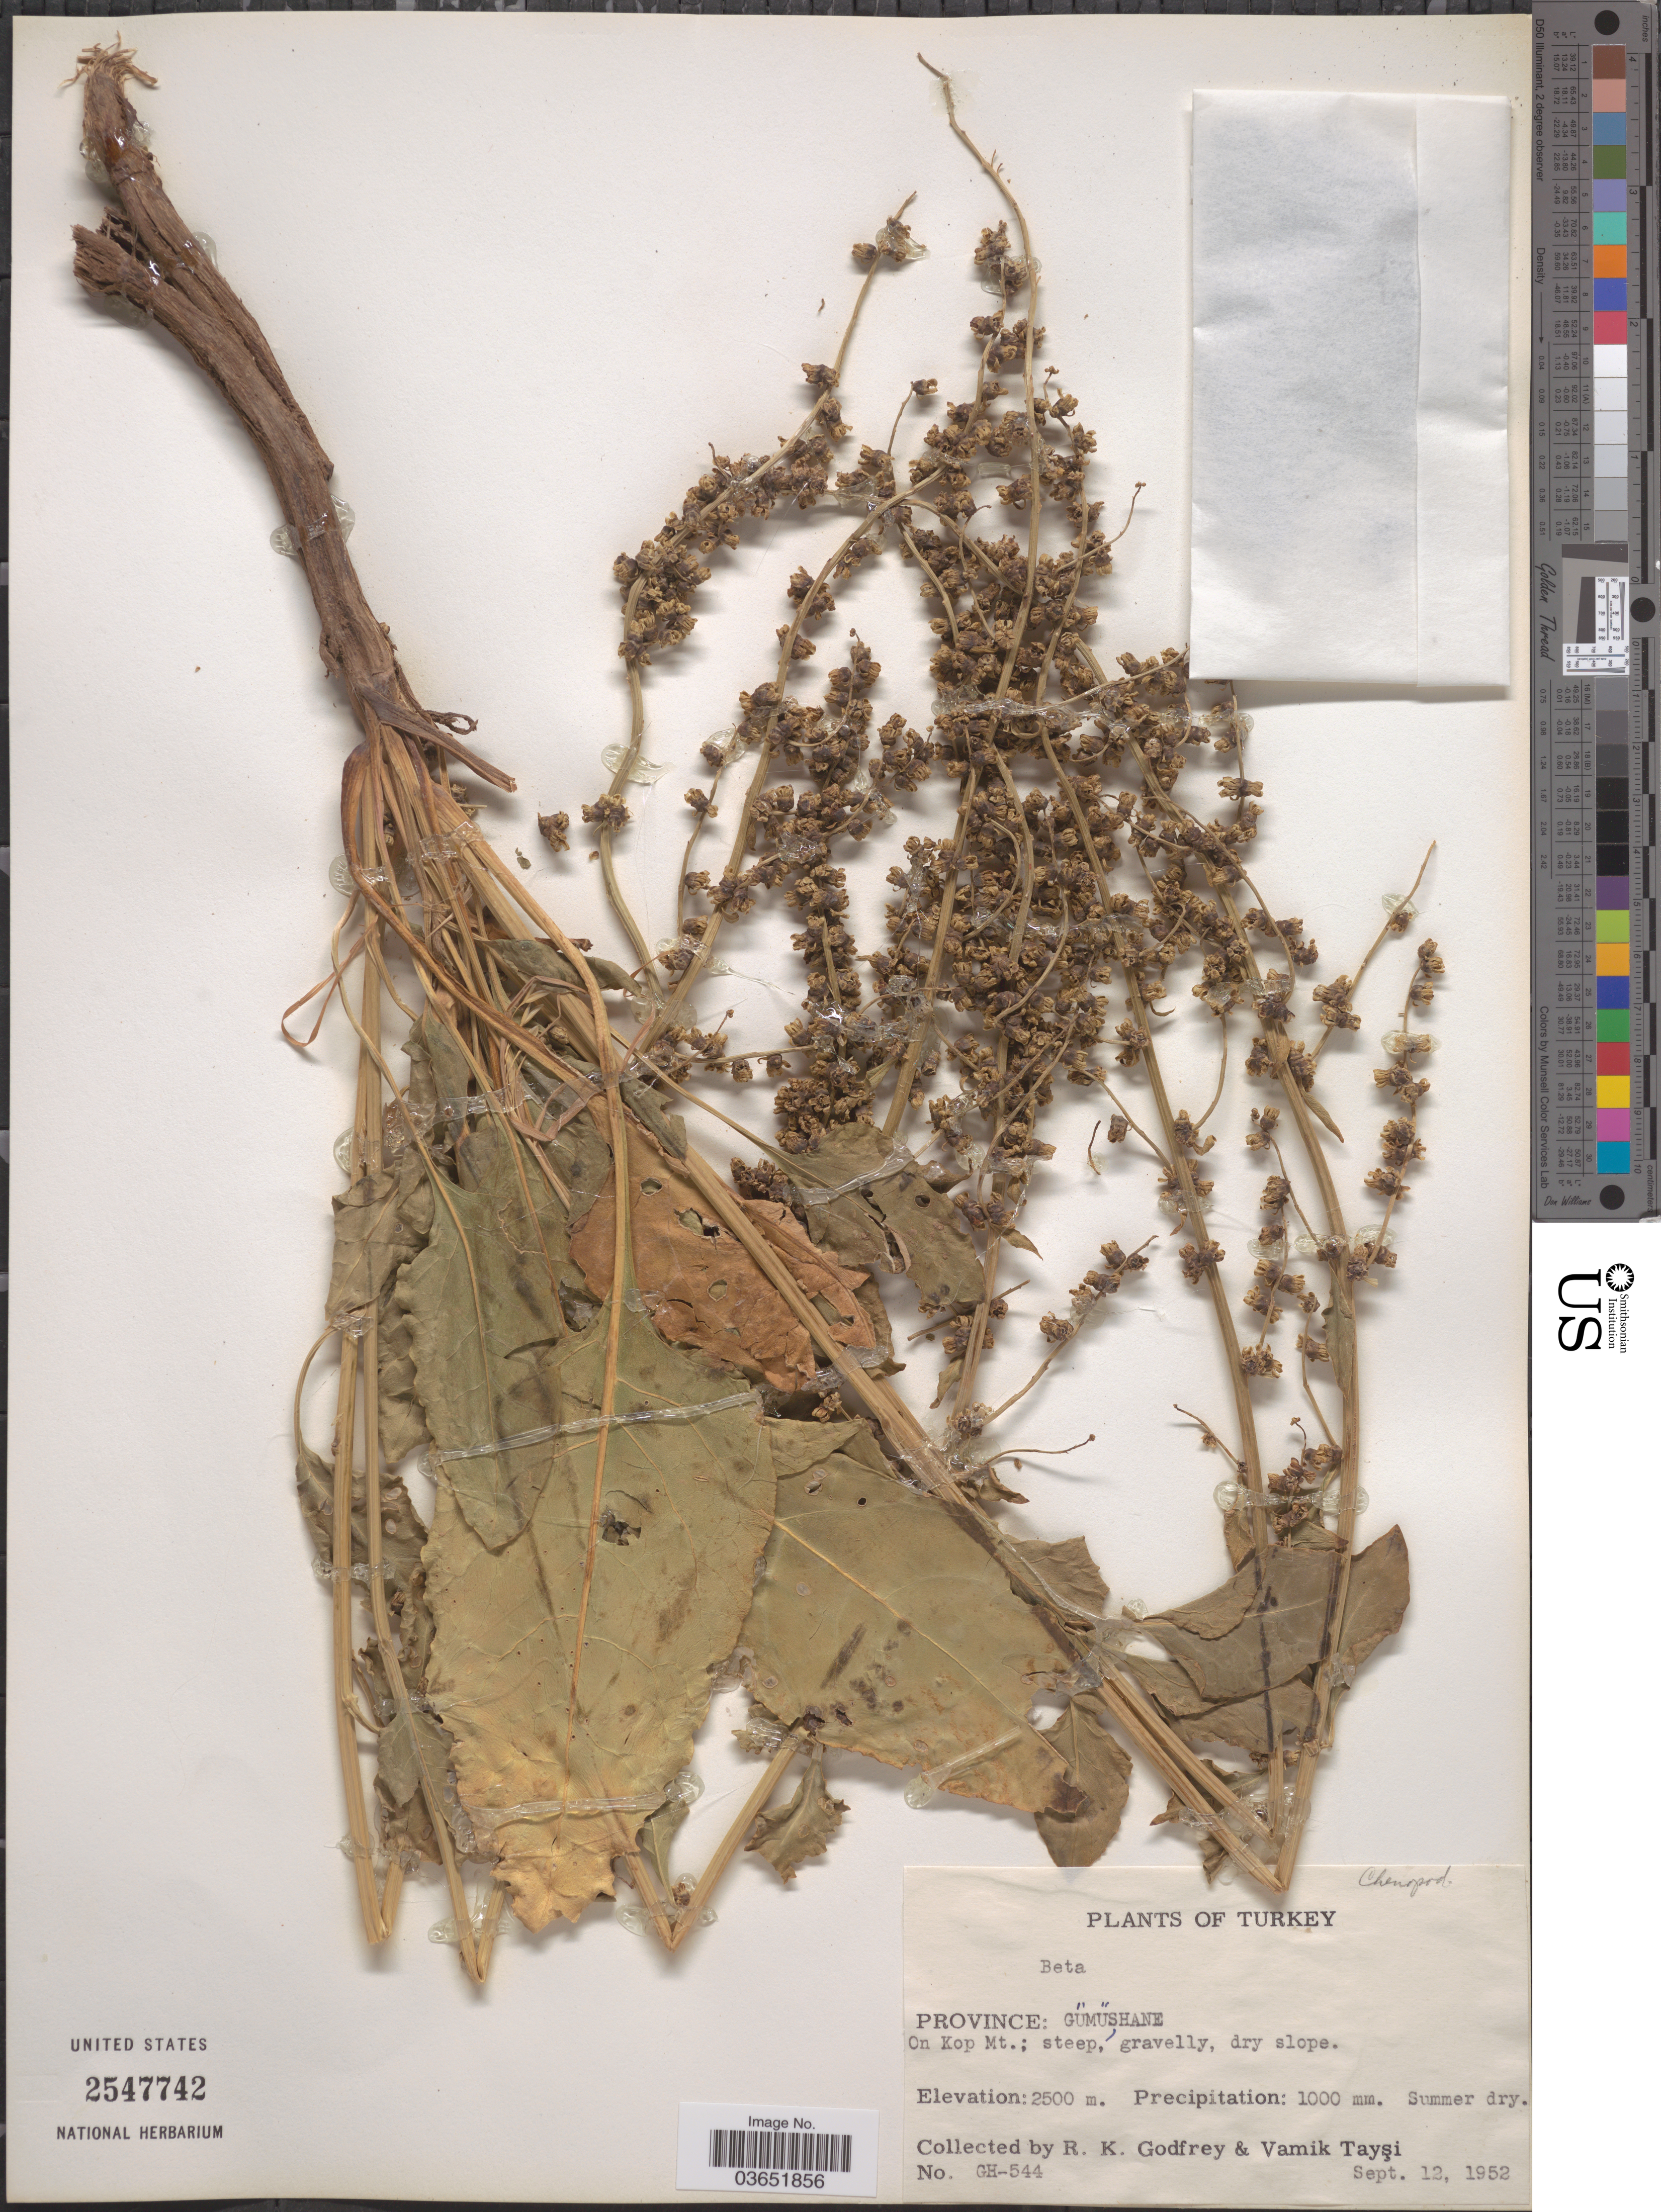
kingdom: Plantae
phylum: Tracheophyta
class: Magnoliopsida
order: Caryophyllales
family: Amaranthaceae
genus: Beta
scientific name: Beta sp.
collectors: R. K. Godfrey & V. Taysi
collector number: Gh-544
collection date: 1952-09-12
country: Turkey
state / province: Gumushane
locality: On Kop Mt.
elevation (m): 2500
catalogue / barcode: US 2547742